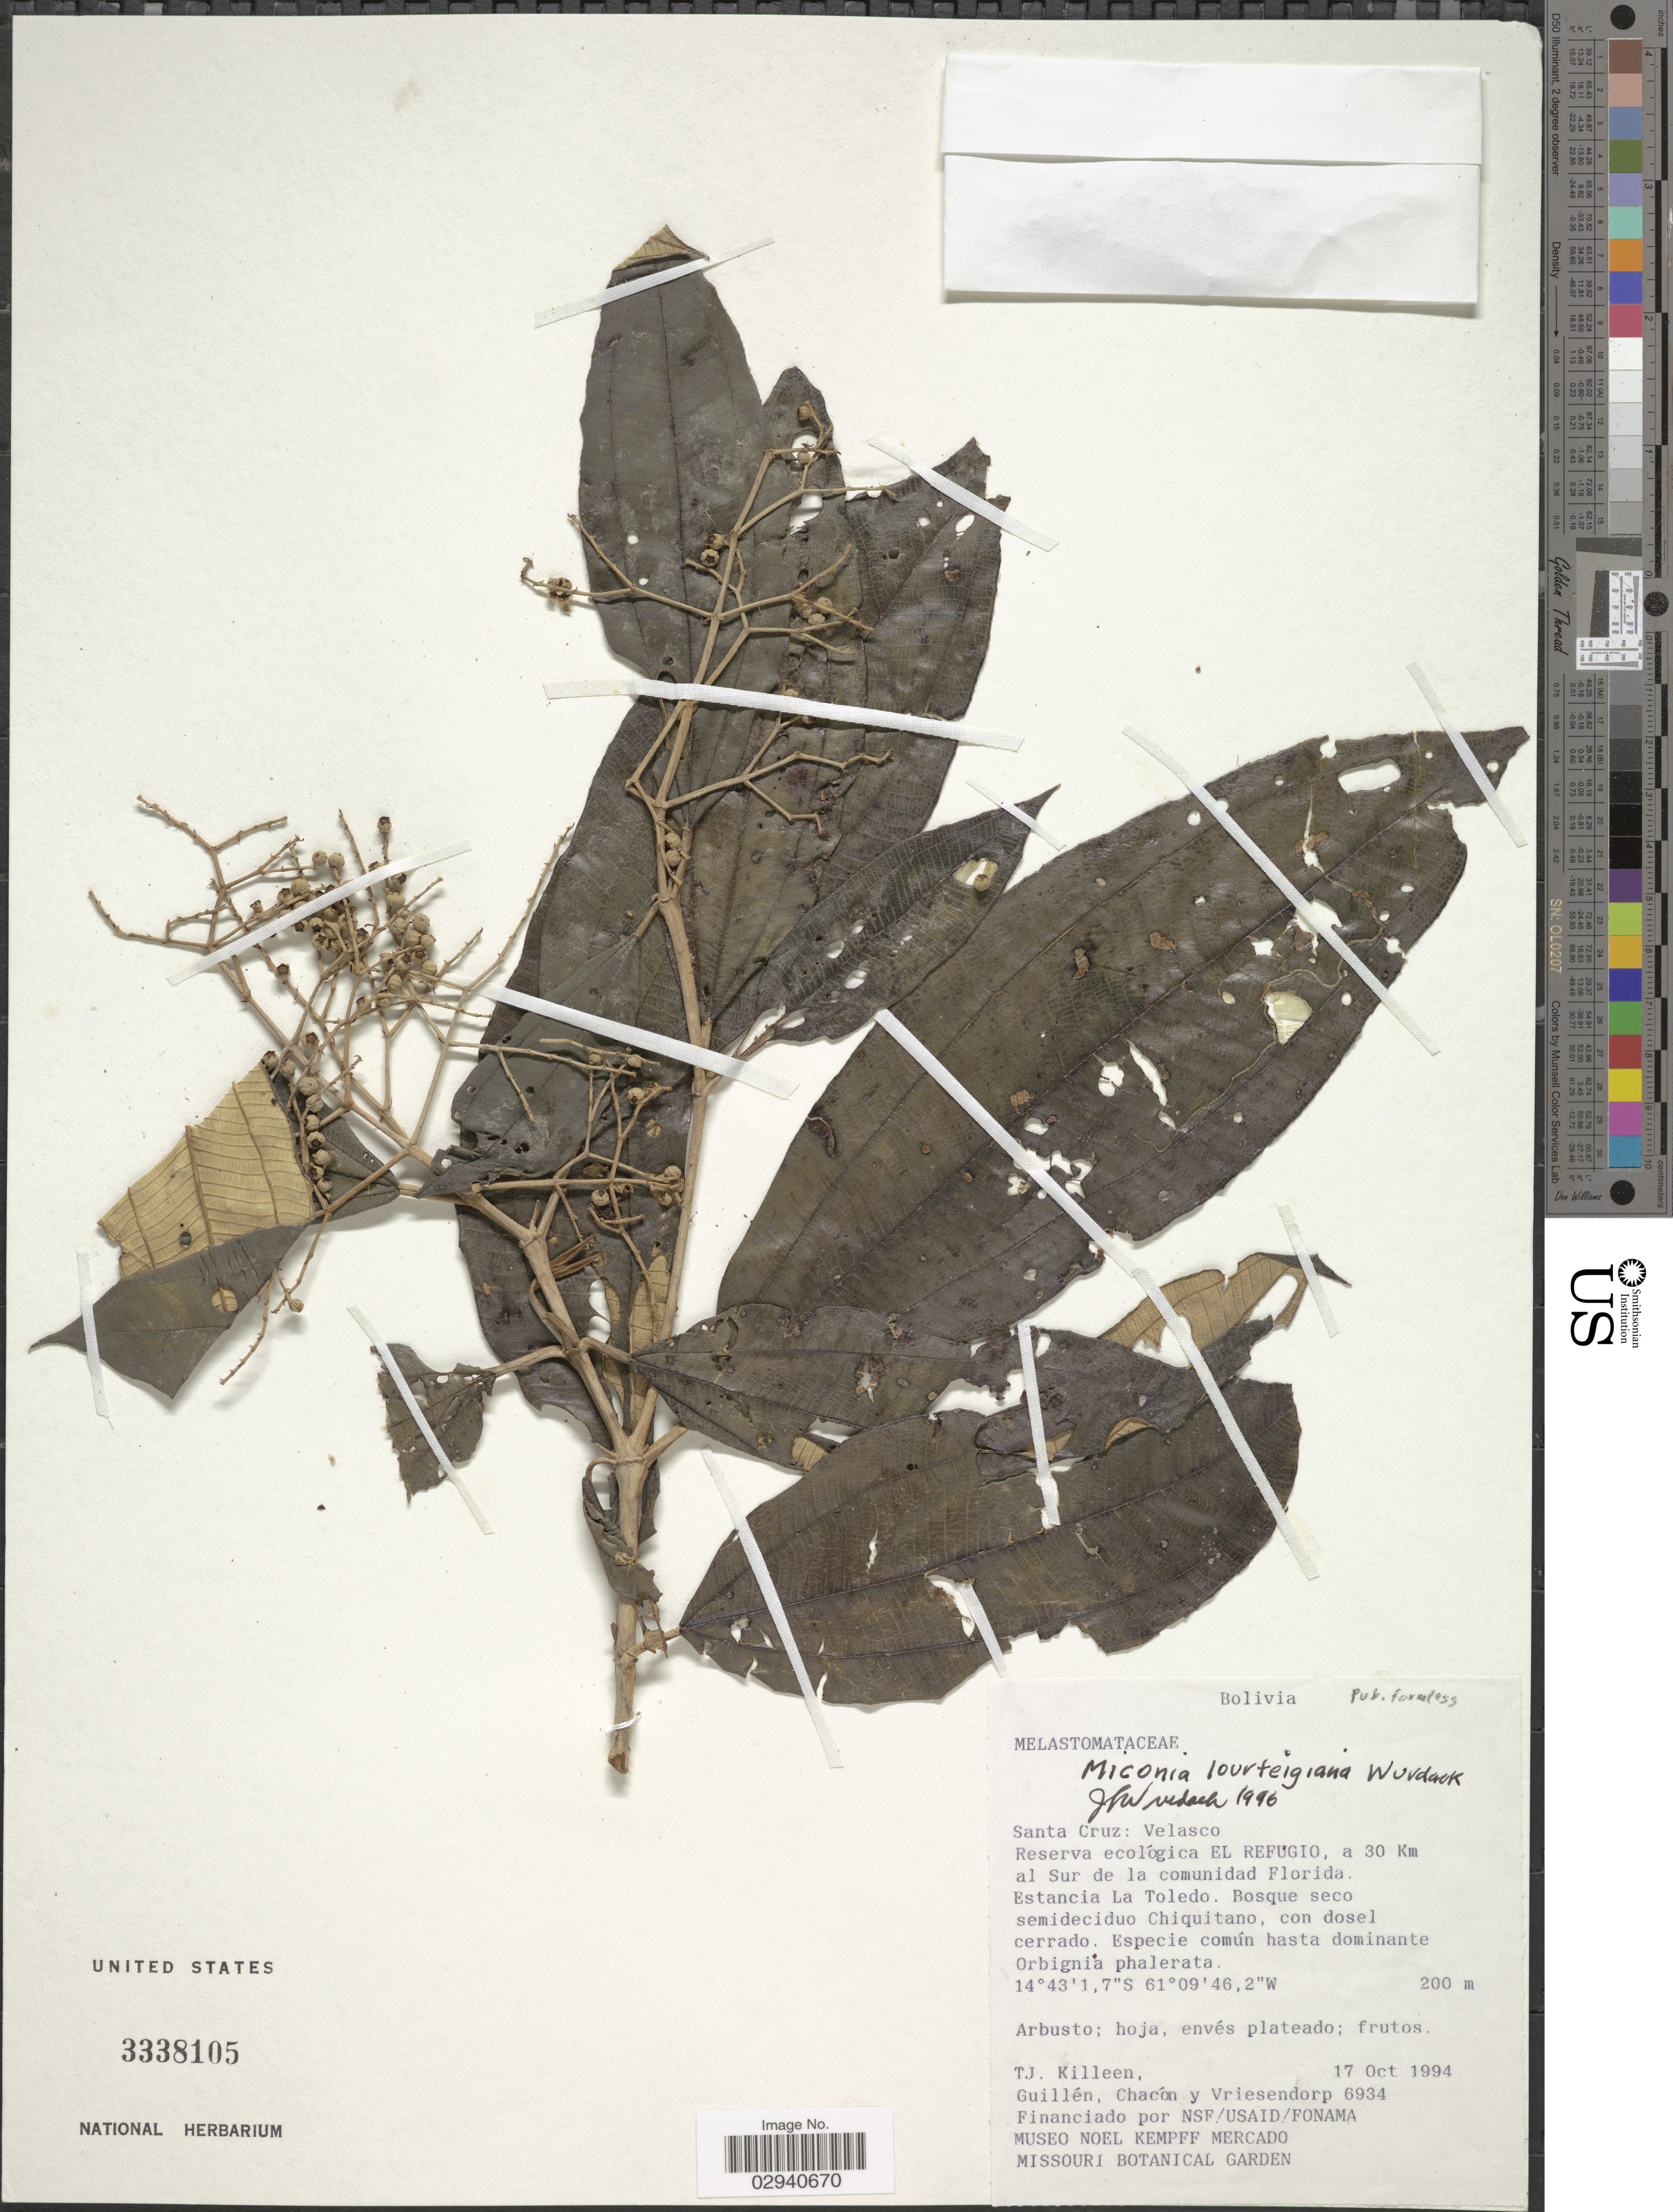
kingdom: Plantae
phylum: Tracheophyta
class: Magnoliopsida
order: Myrtales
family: Melastomataceae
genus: Miconia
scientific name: Miconia lourteigiana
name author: Wurdack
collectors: T. J. Killeen, -- Guillen, -. Chacon & C. Vriesendorp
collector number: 6934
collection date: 1994-10-17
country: Bolivia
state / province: Santa Cruz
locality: Velasco. Reserva ecológica El Refugio, a 30 Km al Sur de la comunidad Florida. Estancia La Toledo.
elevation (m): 200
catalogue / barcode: US 3338105